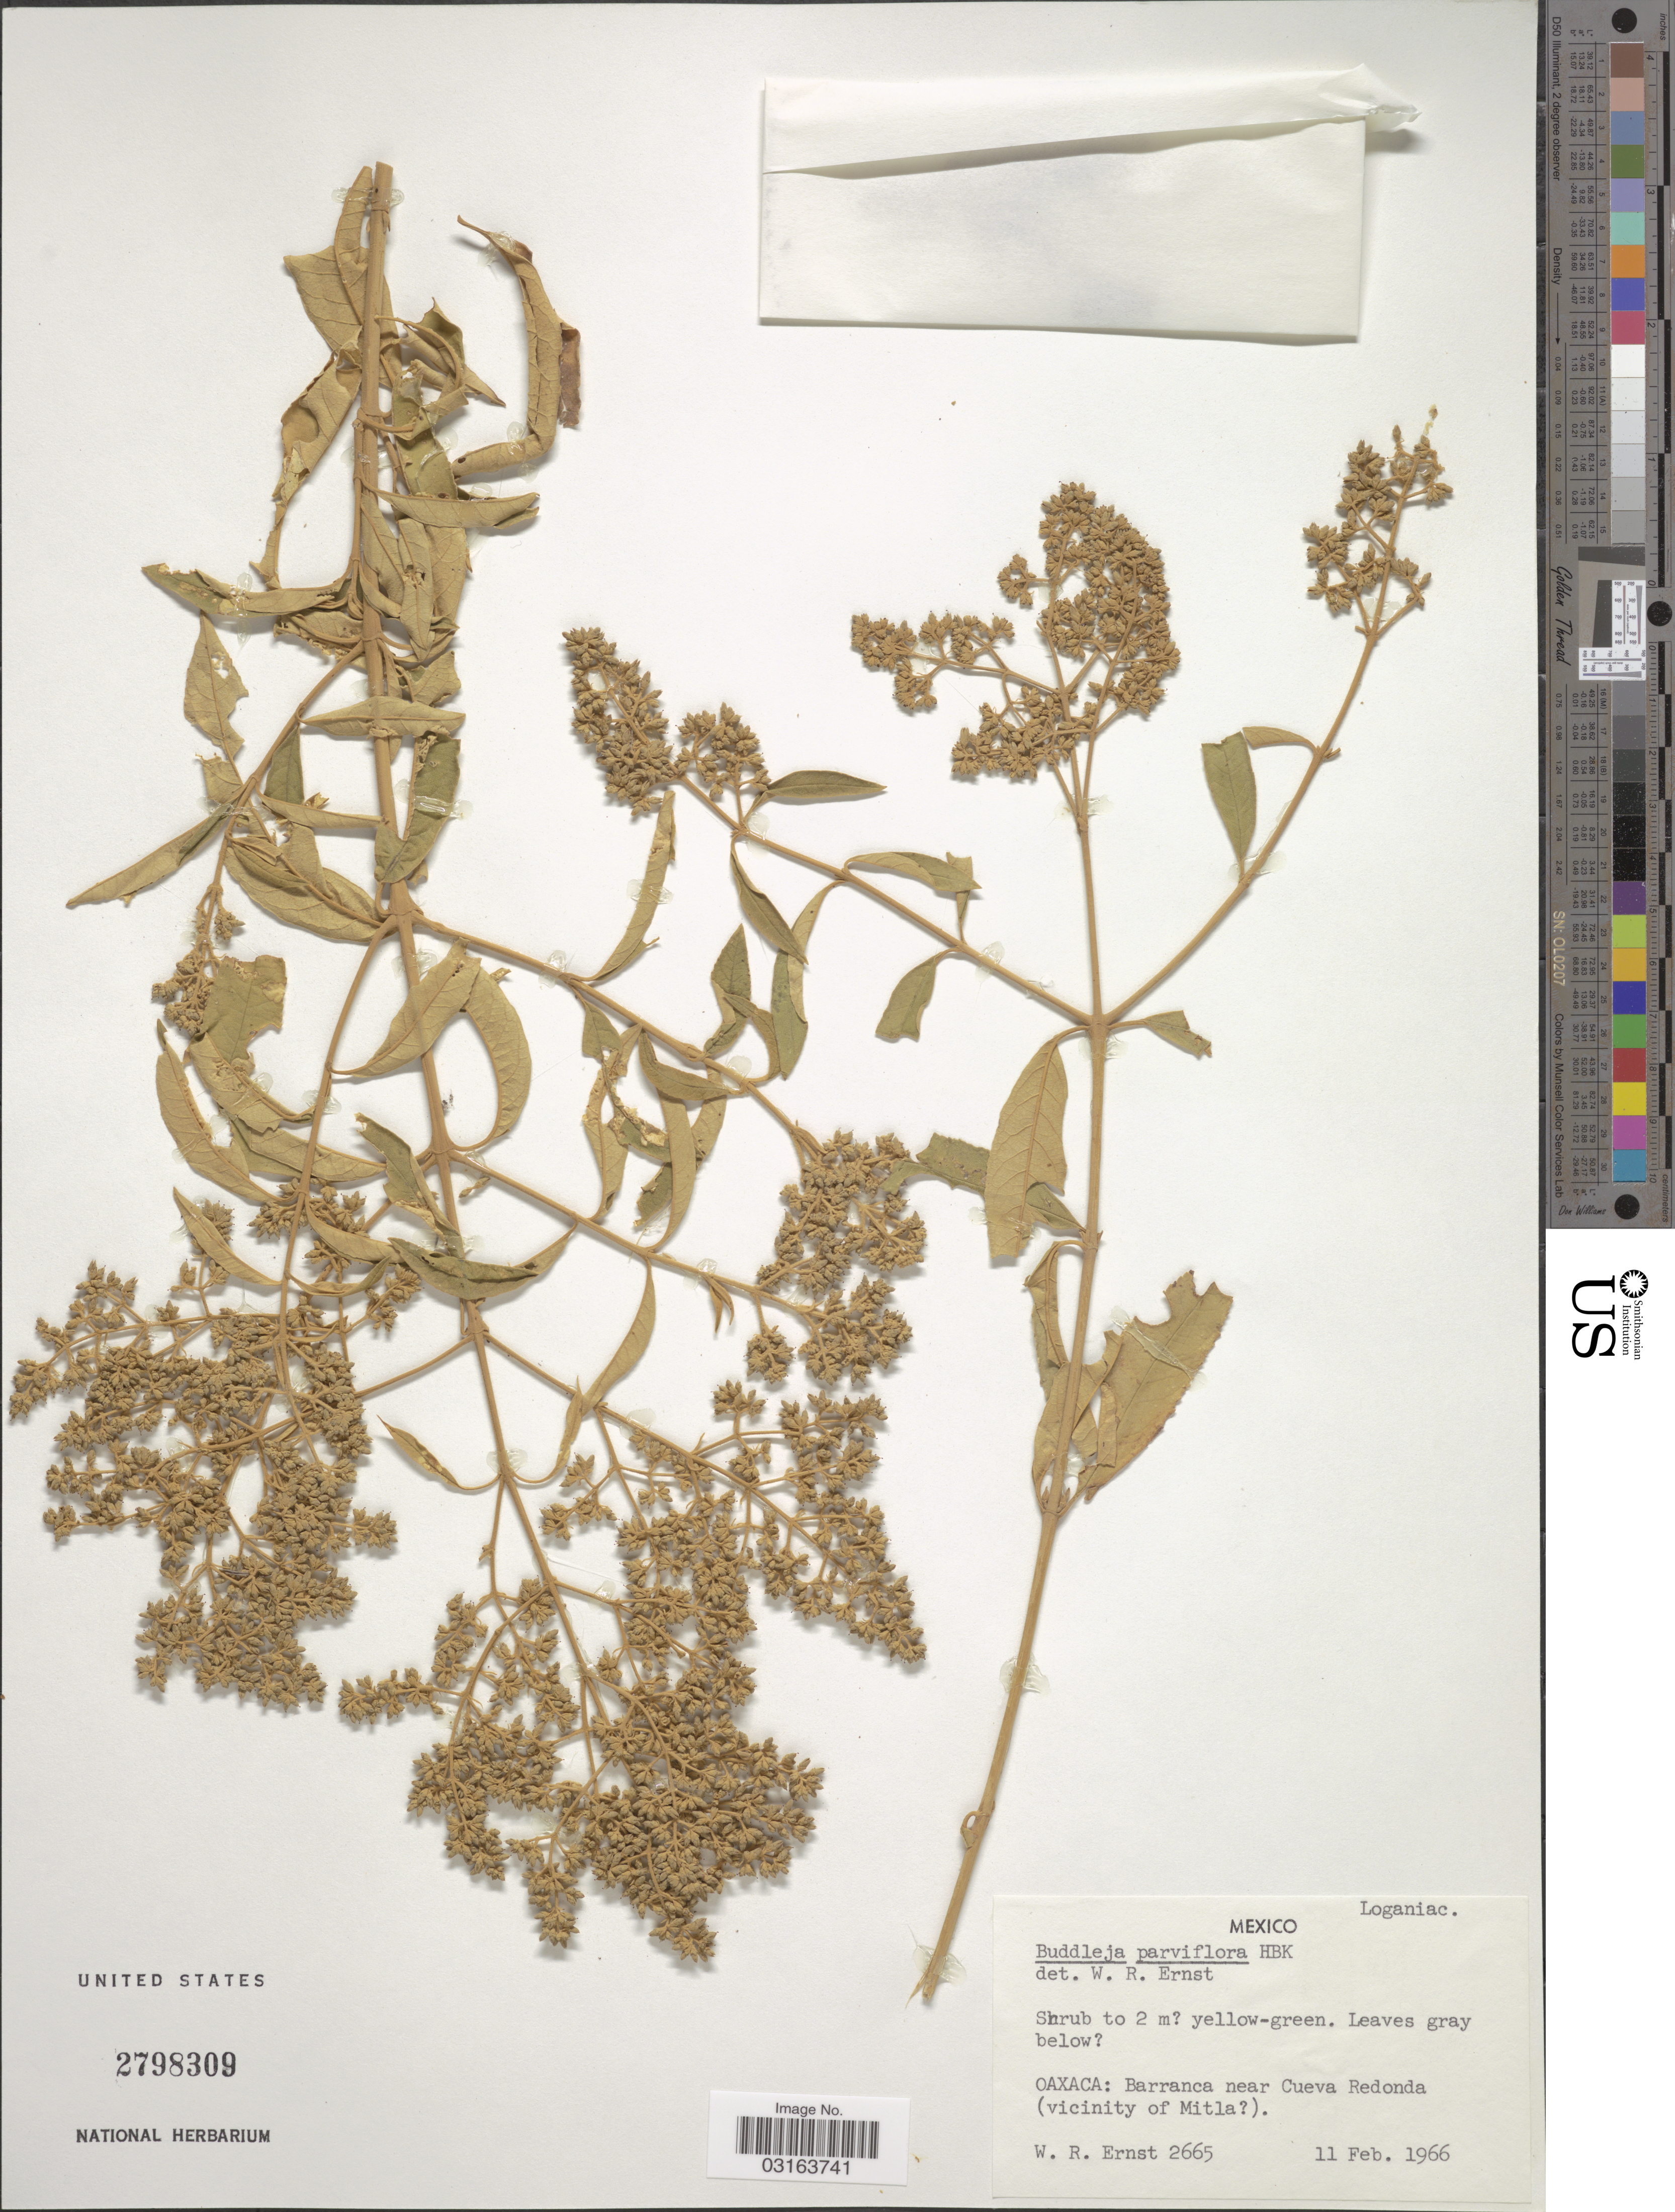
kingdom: Plantae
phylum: Tracheophyta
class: Magnoliopsida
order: Lamiales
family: Scrophulariaceae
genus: Buddleja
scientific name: Buddleja parviflora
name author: Kunth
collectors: W. R. Ernst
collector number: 2665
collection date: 1966-02-11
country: Mexico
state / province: Oaxaca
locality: Barranca near Cueva Redonda (vicinity of Mitla [unsure placement]).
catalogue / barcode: US 2798309